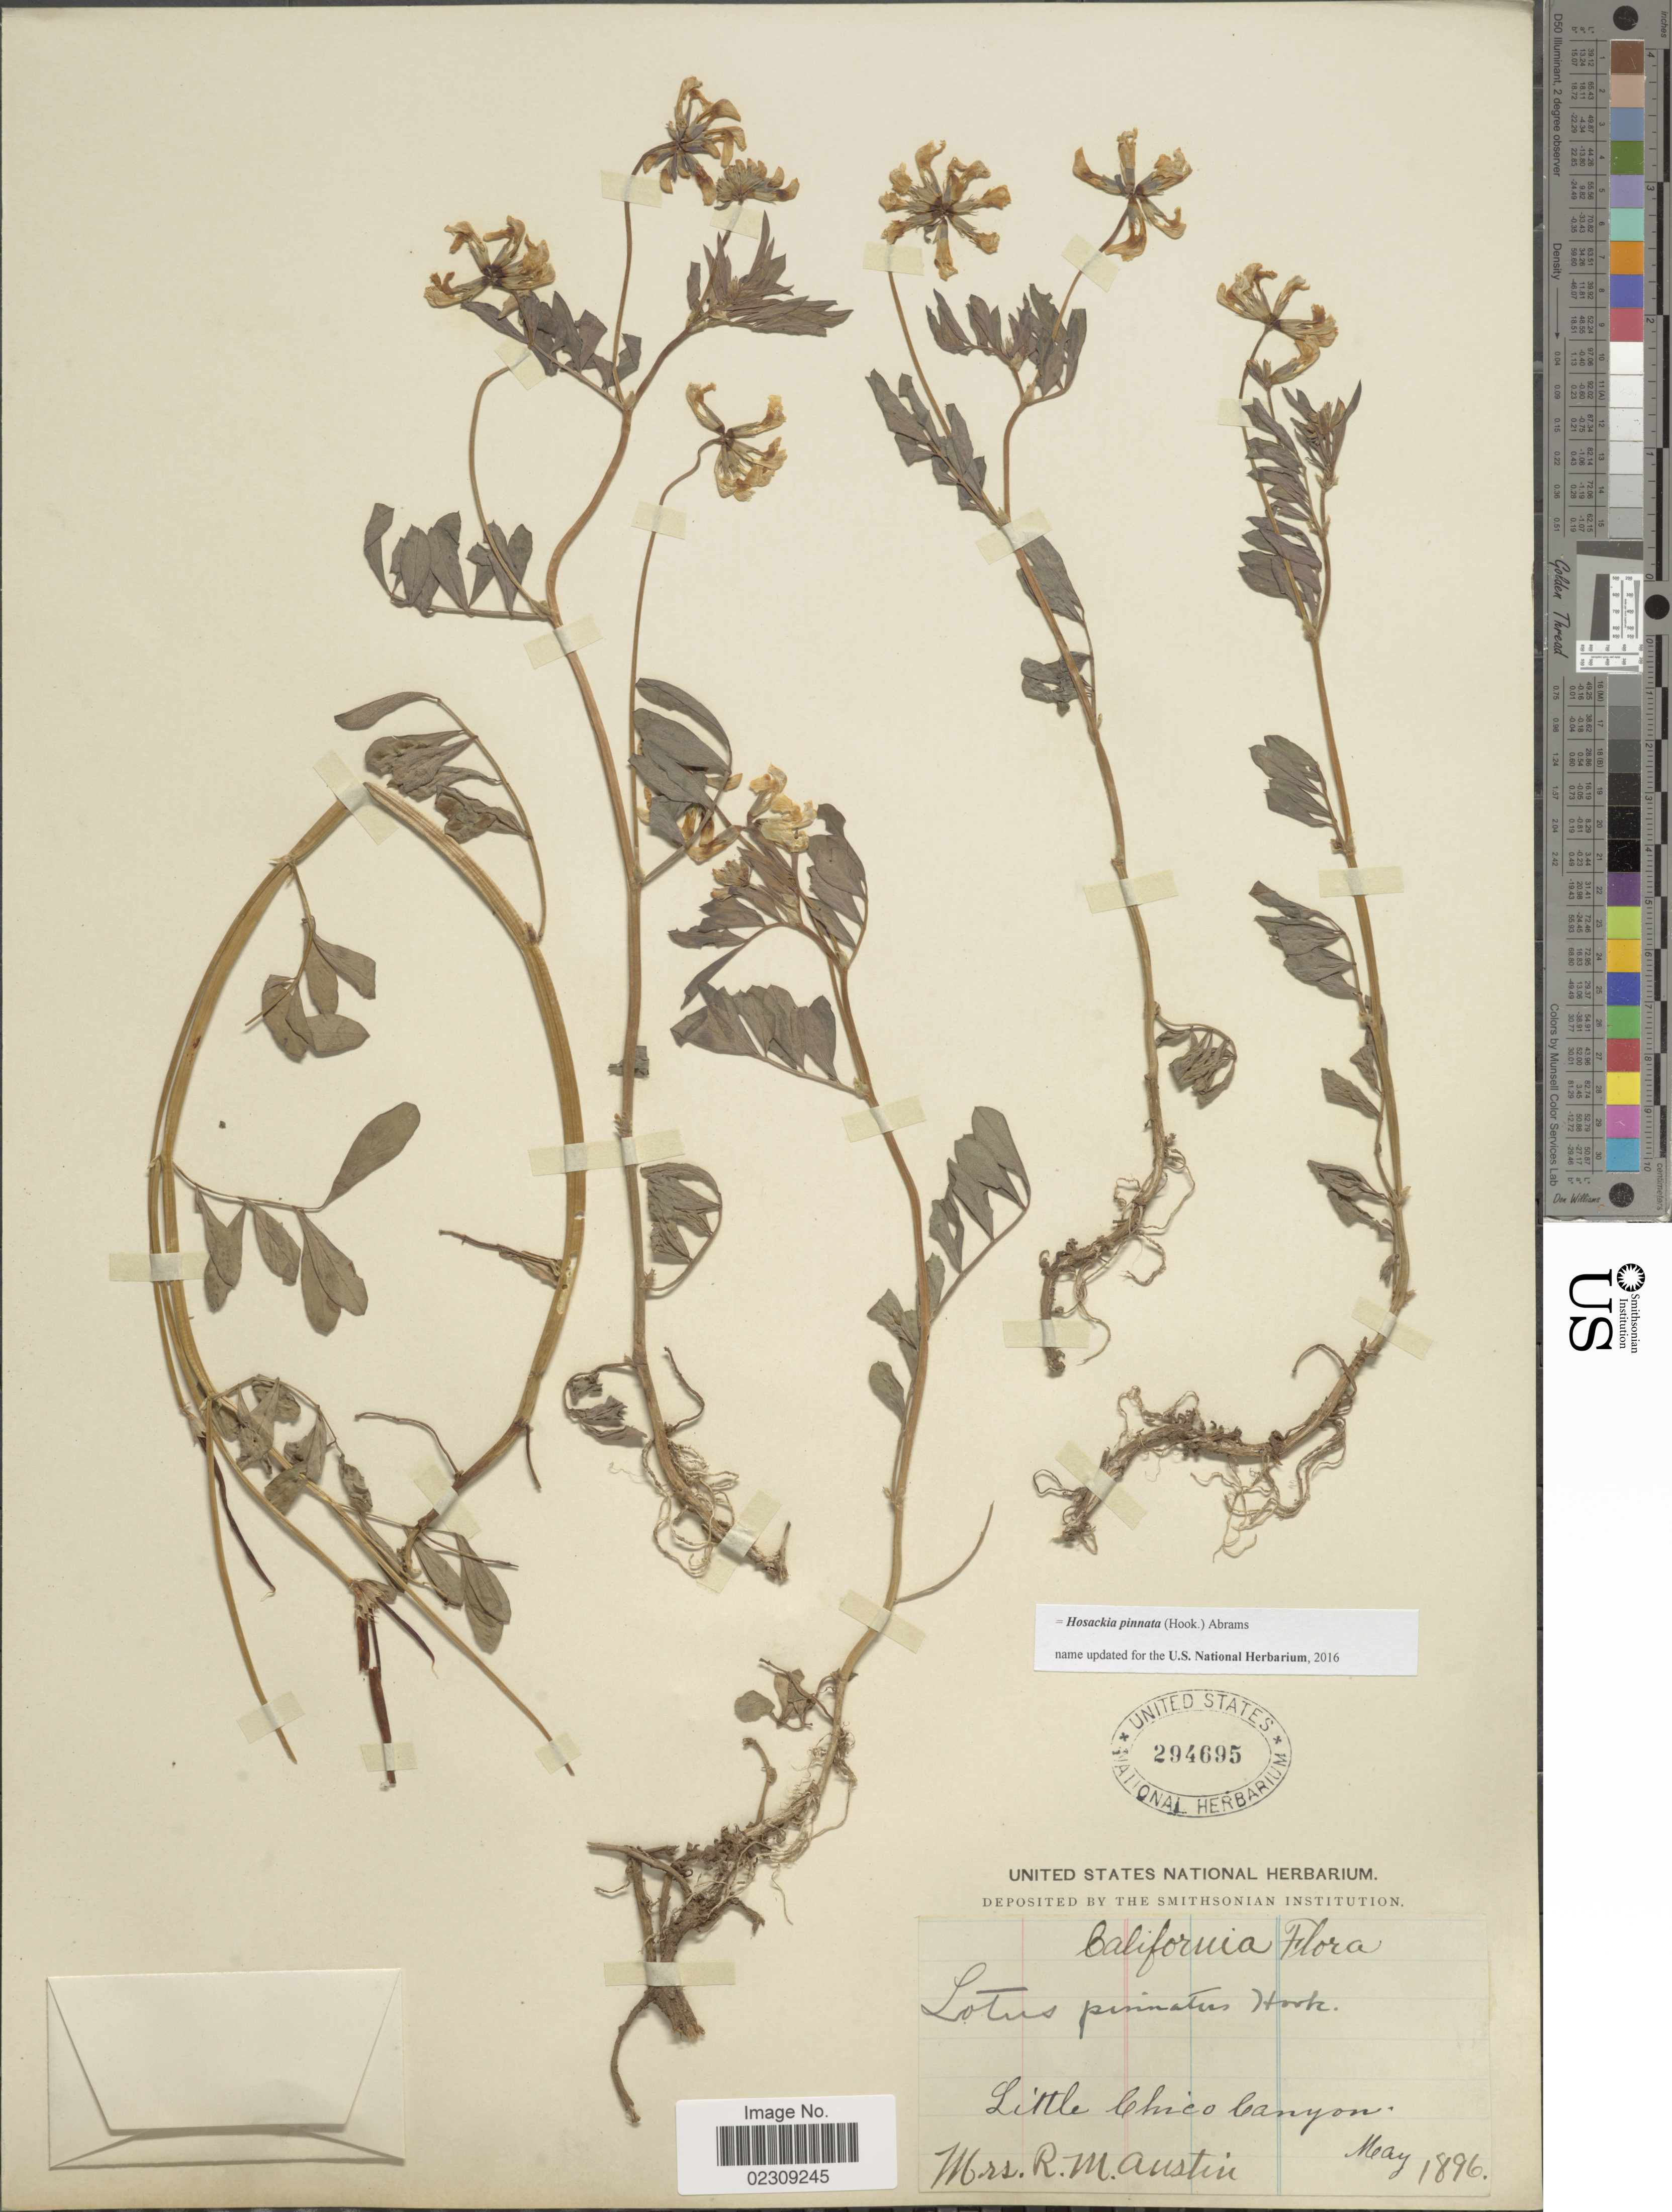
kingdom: Plantae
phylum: Tracheophyta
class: Magnoliopsida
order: Fabales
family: Fabaceae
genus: Hosackia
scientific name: Hosackia pinnata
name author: (Hook.) Abrams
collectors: R. Austin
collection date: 1896-05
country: United States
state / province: California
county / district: Butte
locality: Little Chico Canyon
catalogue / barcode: US 294695